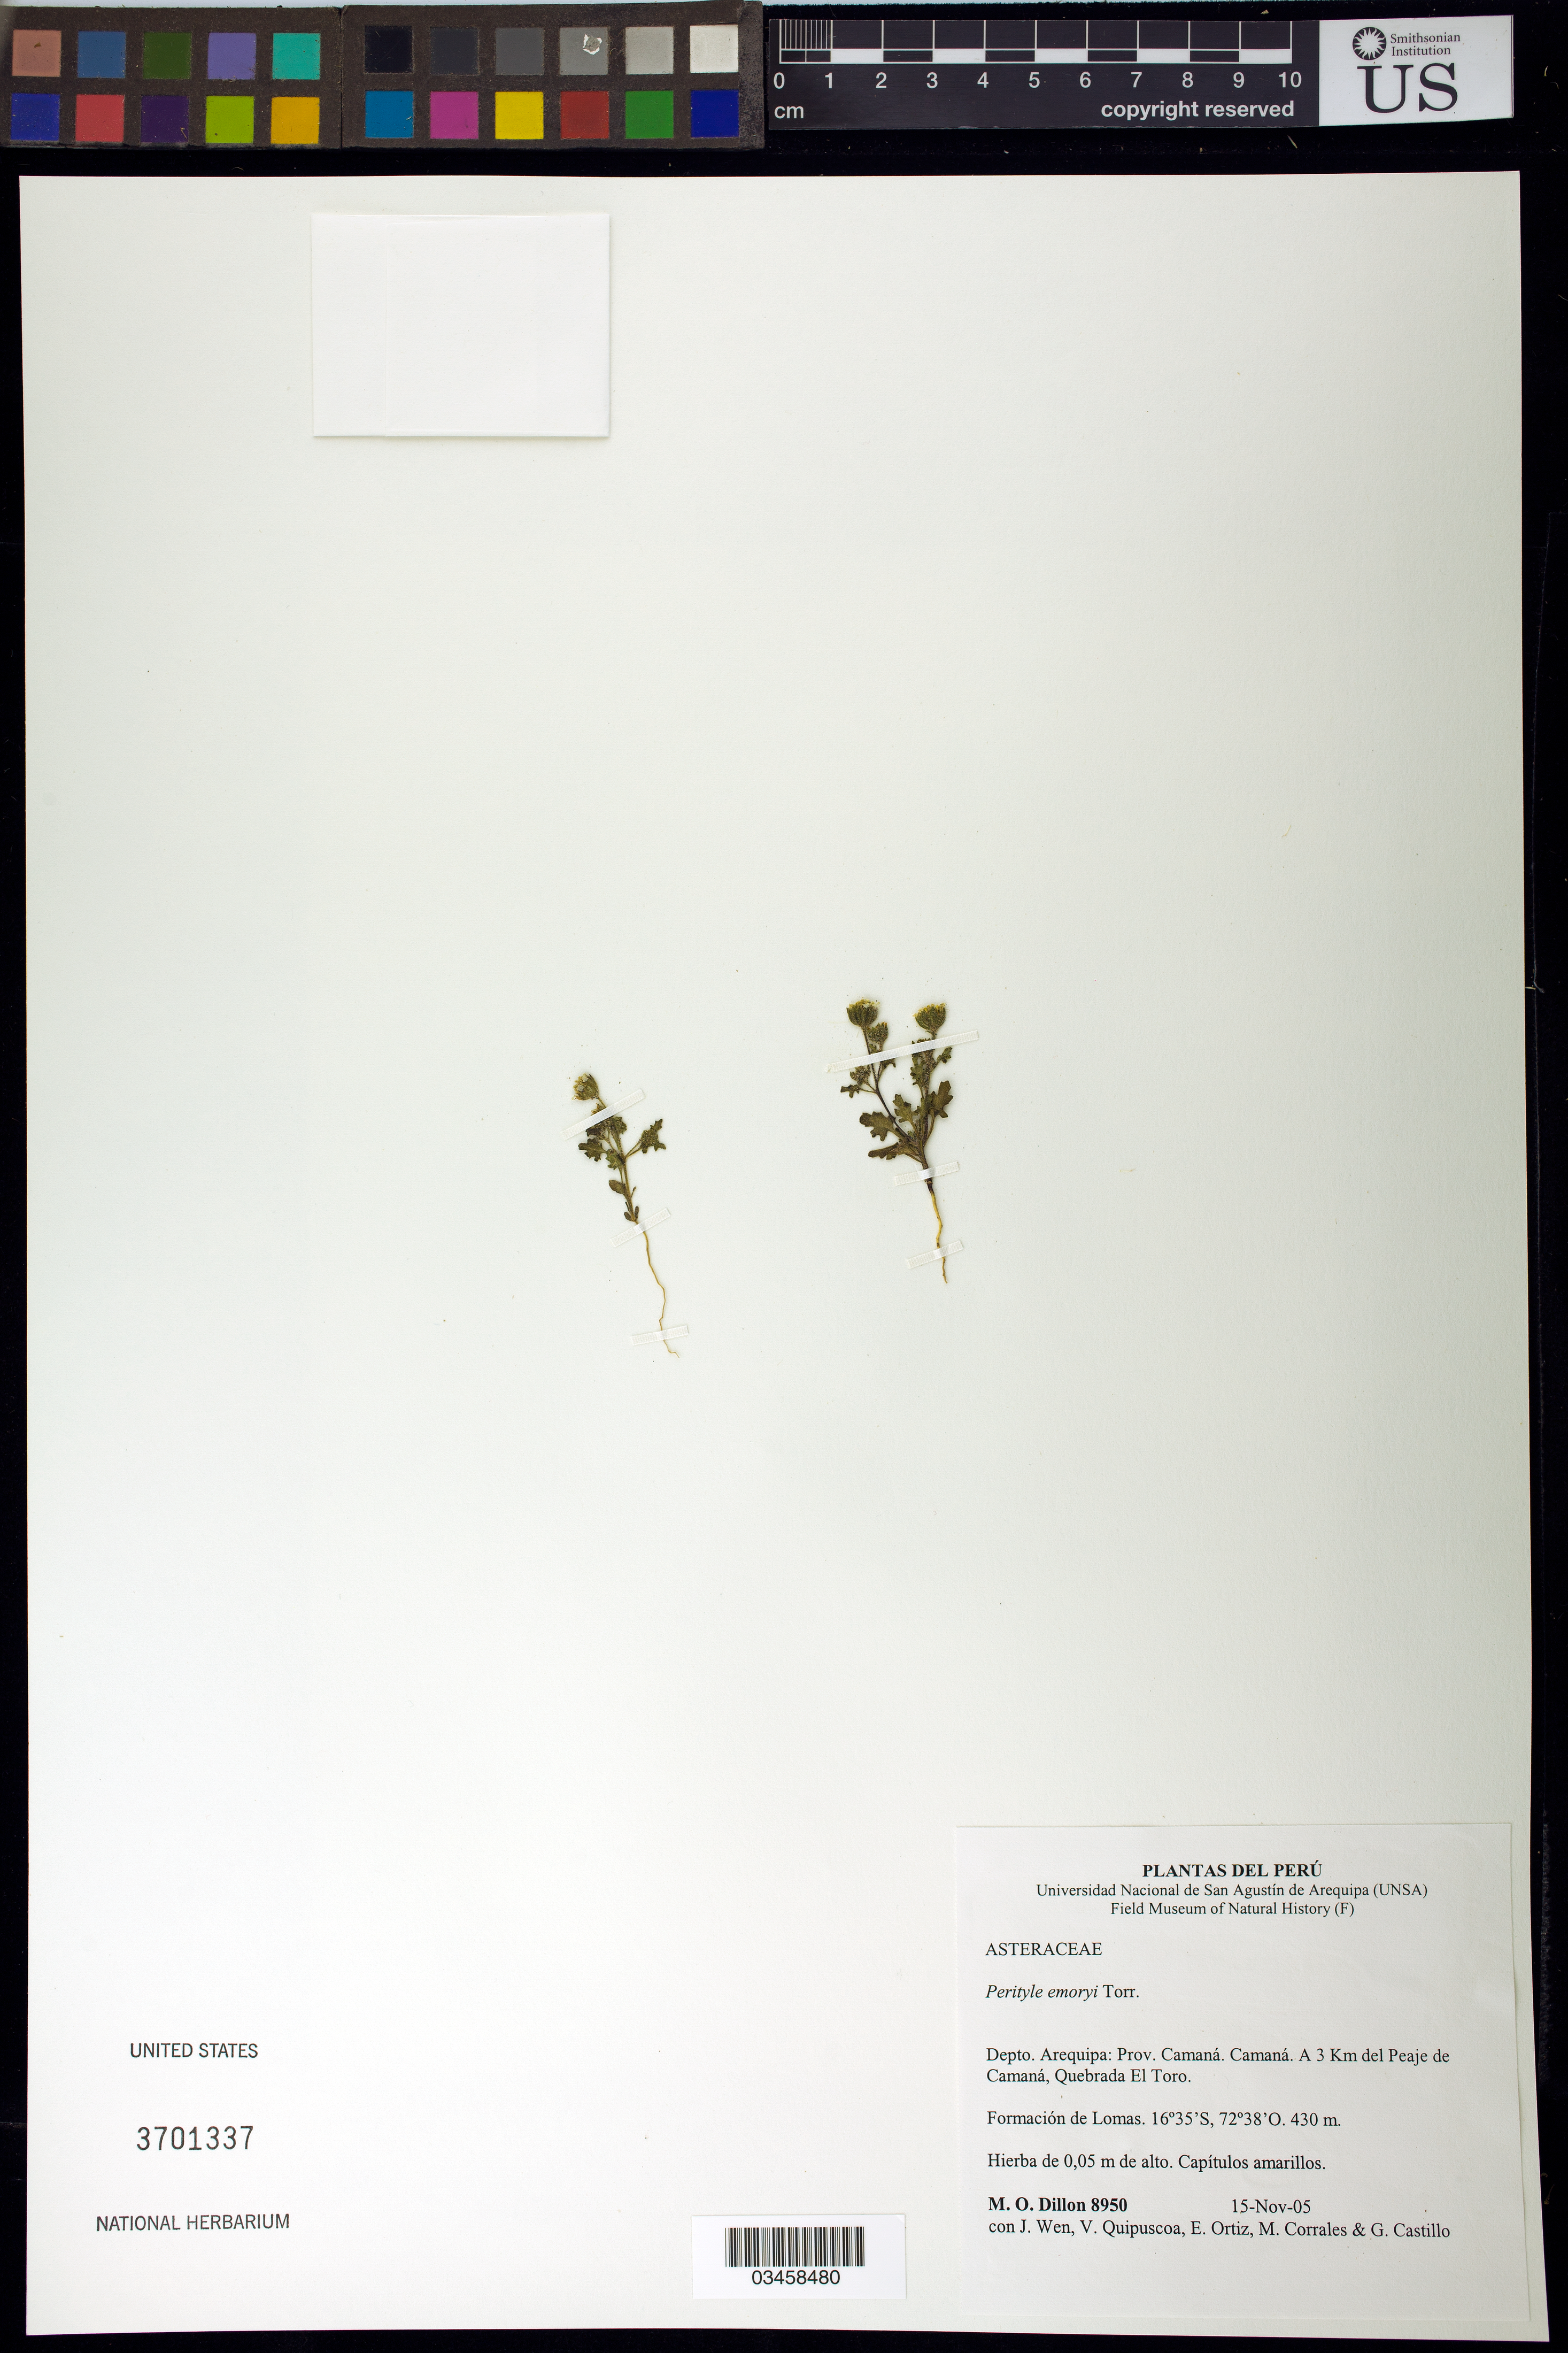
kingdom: Plantae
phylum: Tracheophyta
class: Magnoliopsida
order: Asterales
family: Asteraceae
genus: Perityle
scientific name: Perityle emoryi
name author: Torr.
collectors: M. O. Dillon, V. Quipuscoa, E. Ortiz, M. Corrales & G. Castillo C.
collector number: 8950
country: Peru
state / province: Arequipa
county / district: Camaná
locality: Camana, Quebrada El Toro, arriba de Camana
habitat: Formacion de Lomas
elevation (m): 680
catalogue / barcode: US 3701337